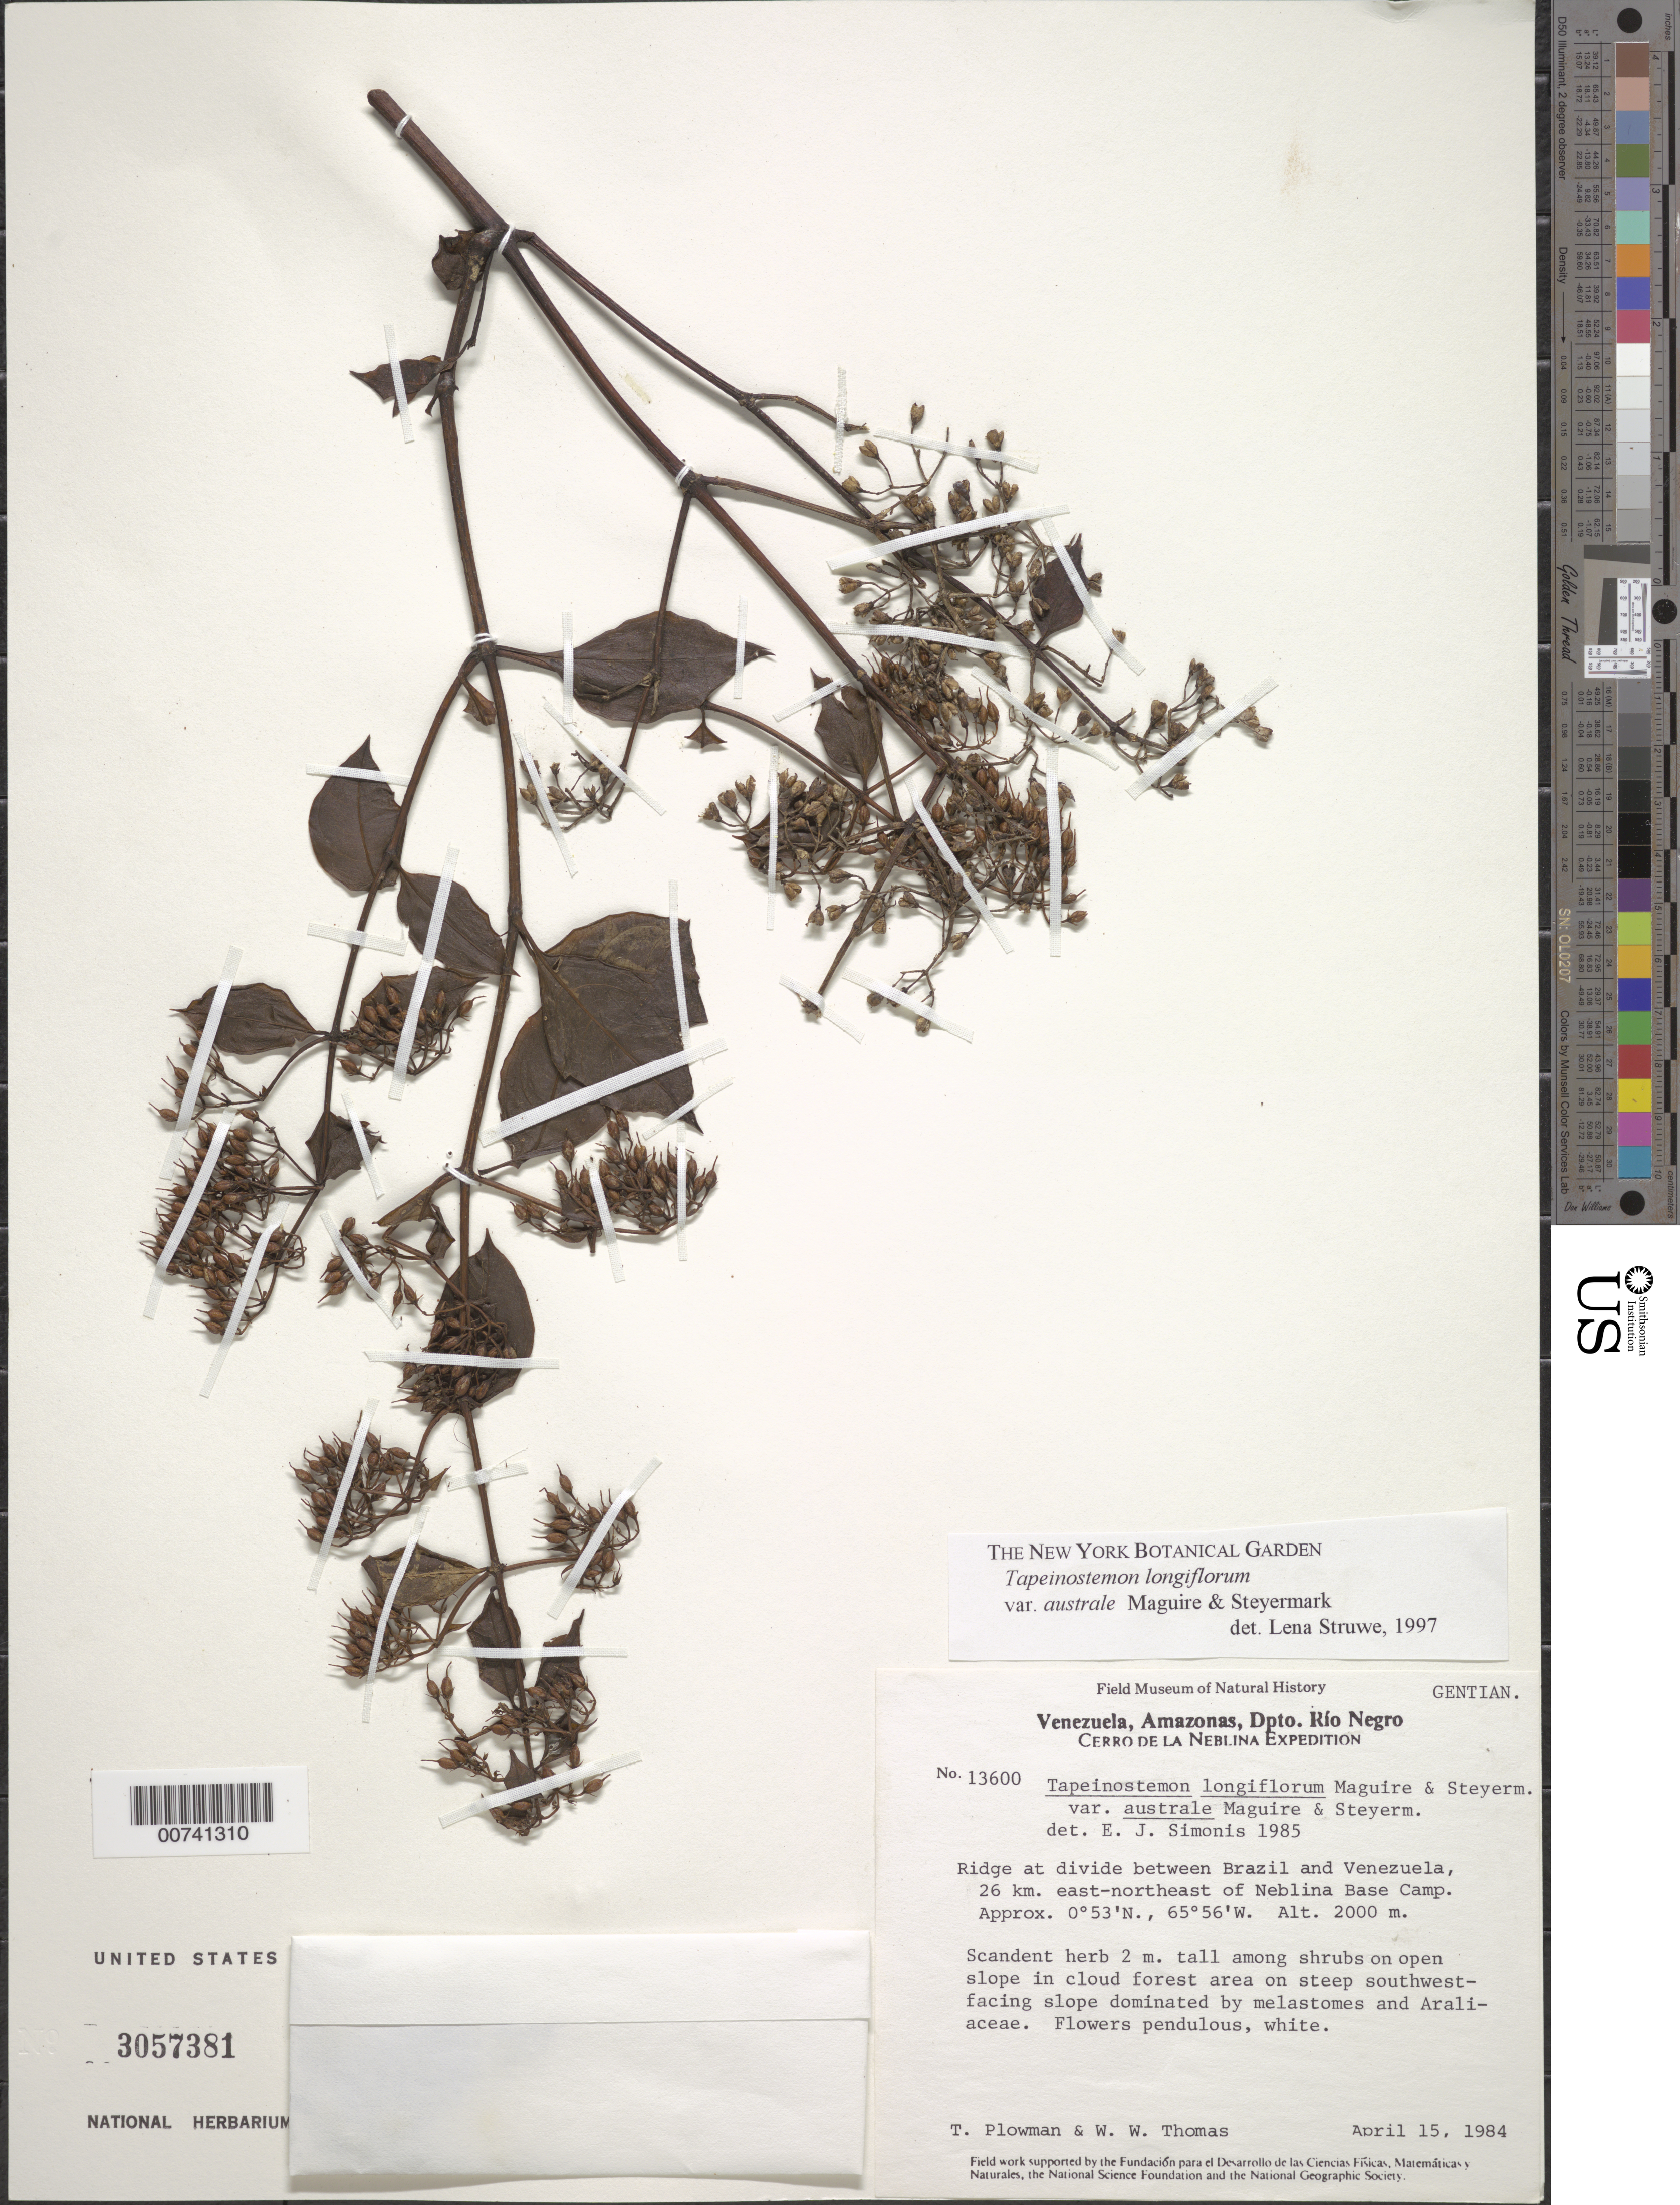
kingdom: Plantae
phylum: Tracheophyta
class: Magnoliopsida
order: Gentianales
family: Gentianaceae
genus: Tapeinostemon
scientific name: Tapeinostemon longiflorum var. australe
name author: Maguire & Steyerm.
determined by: Struwe, L.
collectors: T. Plowman & W. W. Thomas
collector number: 13600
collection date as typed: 15-Apr-84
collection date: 1984-04-15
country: Venezuela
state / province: Amazonas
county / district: Río Negro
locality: Cerro de La Neblina, ridge at divide between Brazil & Venezuela, 26 km ENE of Neblina base camp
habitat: Open slope in cloud forest area on steep southwest-facing slope dominated by melastomes and Araliaceae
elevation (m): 2000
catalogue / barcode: US 3057381